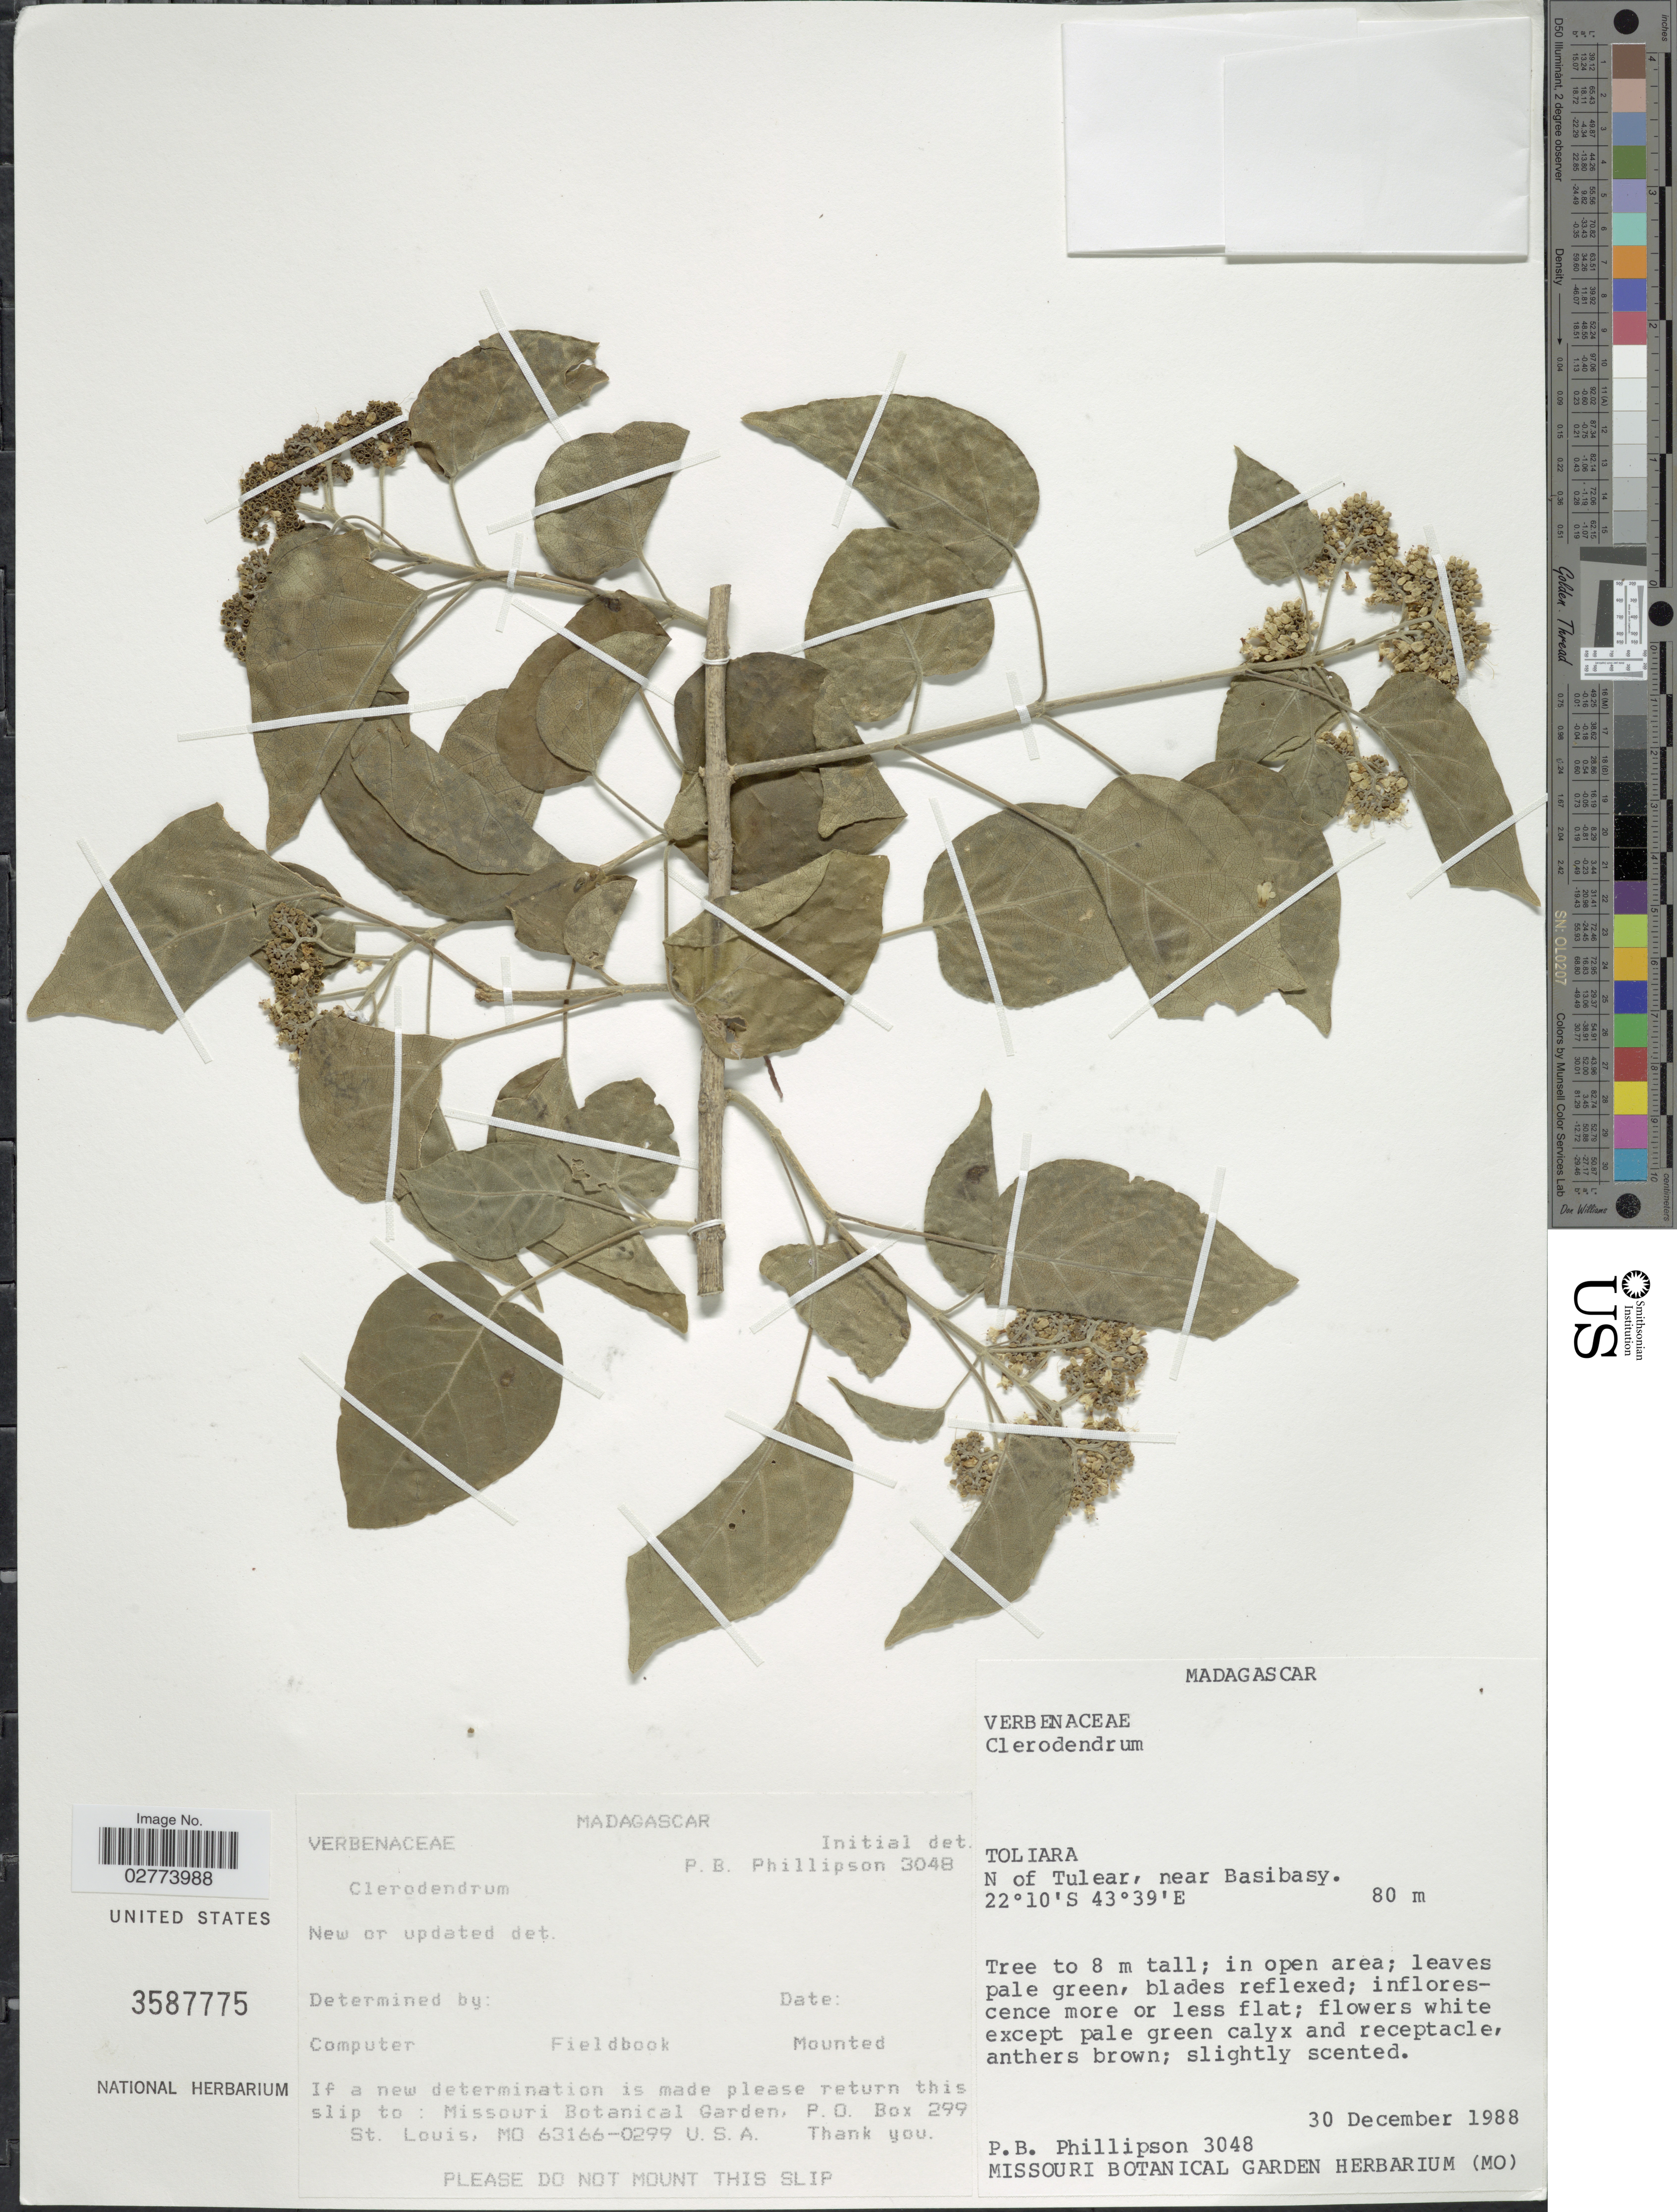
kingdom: Plantae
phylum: Tracheophyta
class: Magnoliopsida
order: Lamiales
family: Lamiaceae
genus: Clerodendrum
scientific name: Clerodendrum sp.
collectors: P. B. Phillipson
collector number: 3048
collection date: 1988-12-30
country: Madagascar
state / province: Atsimo-Andrefana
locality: N of Tulear, near Basibasy.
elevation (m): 80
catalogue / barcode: US 3587775